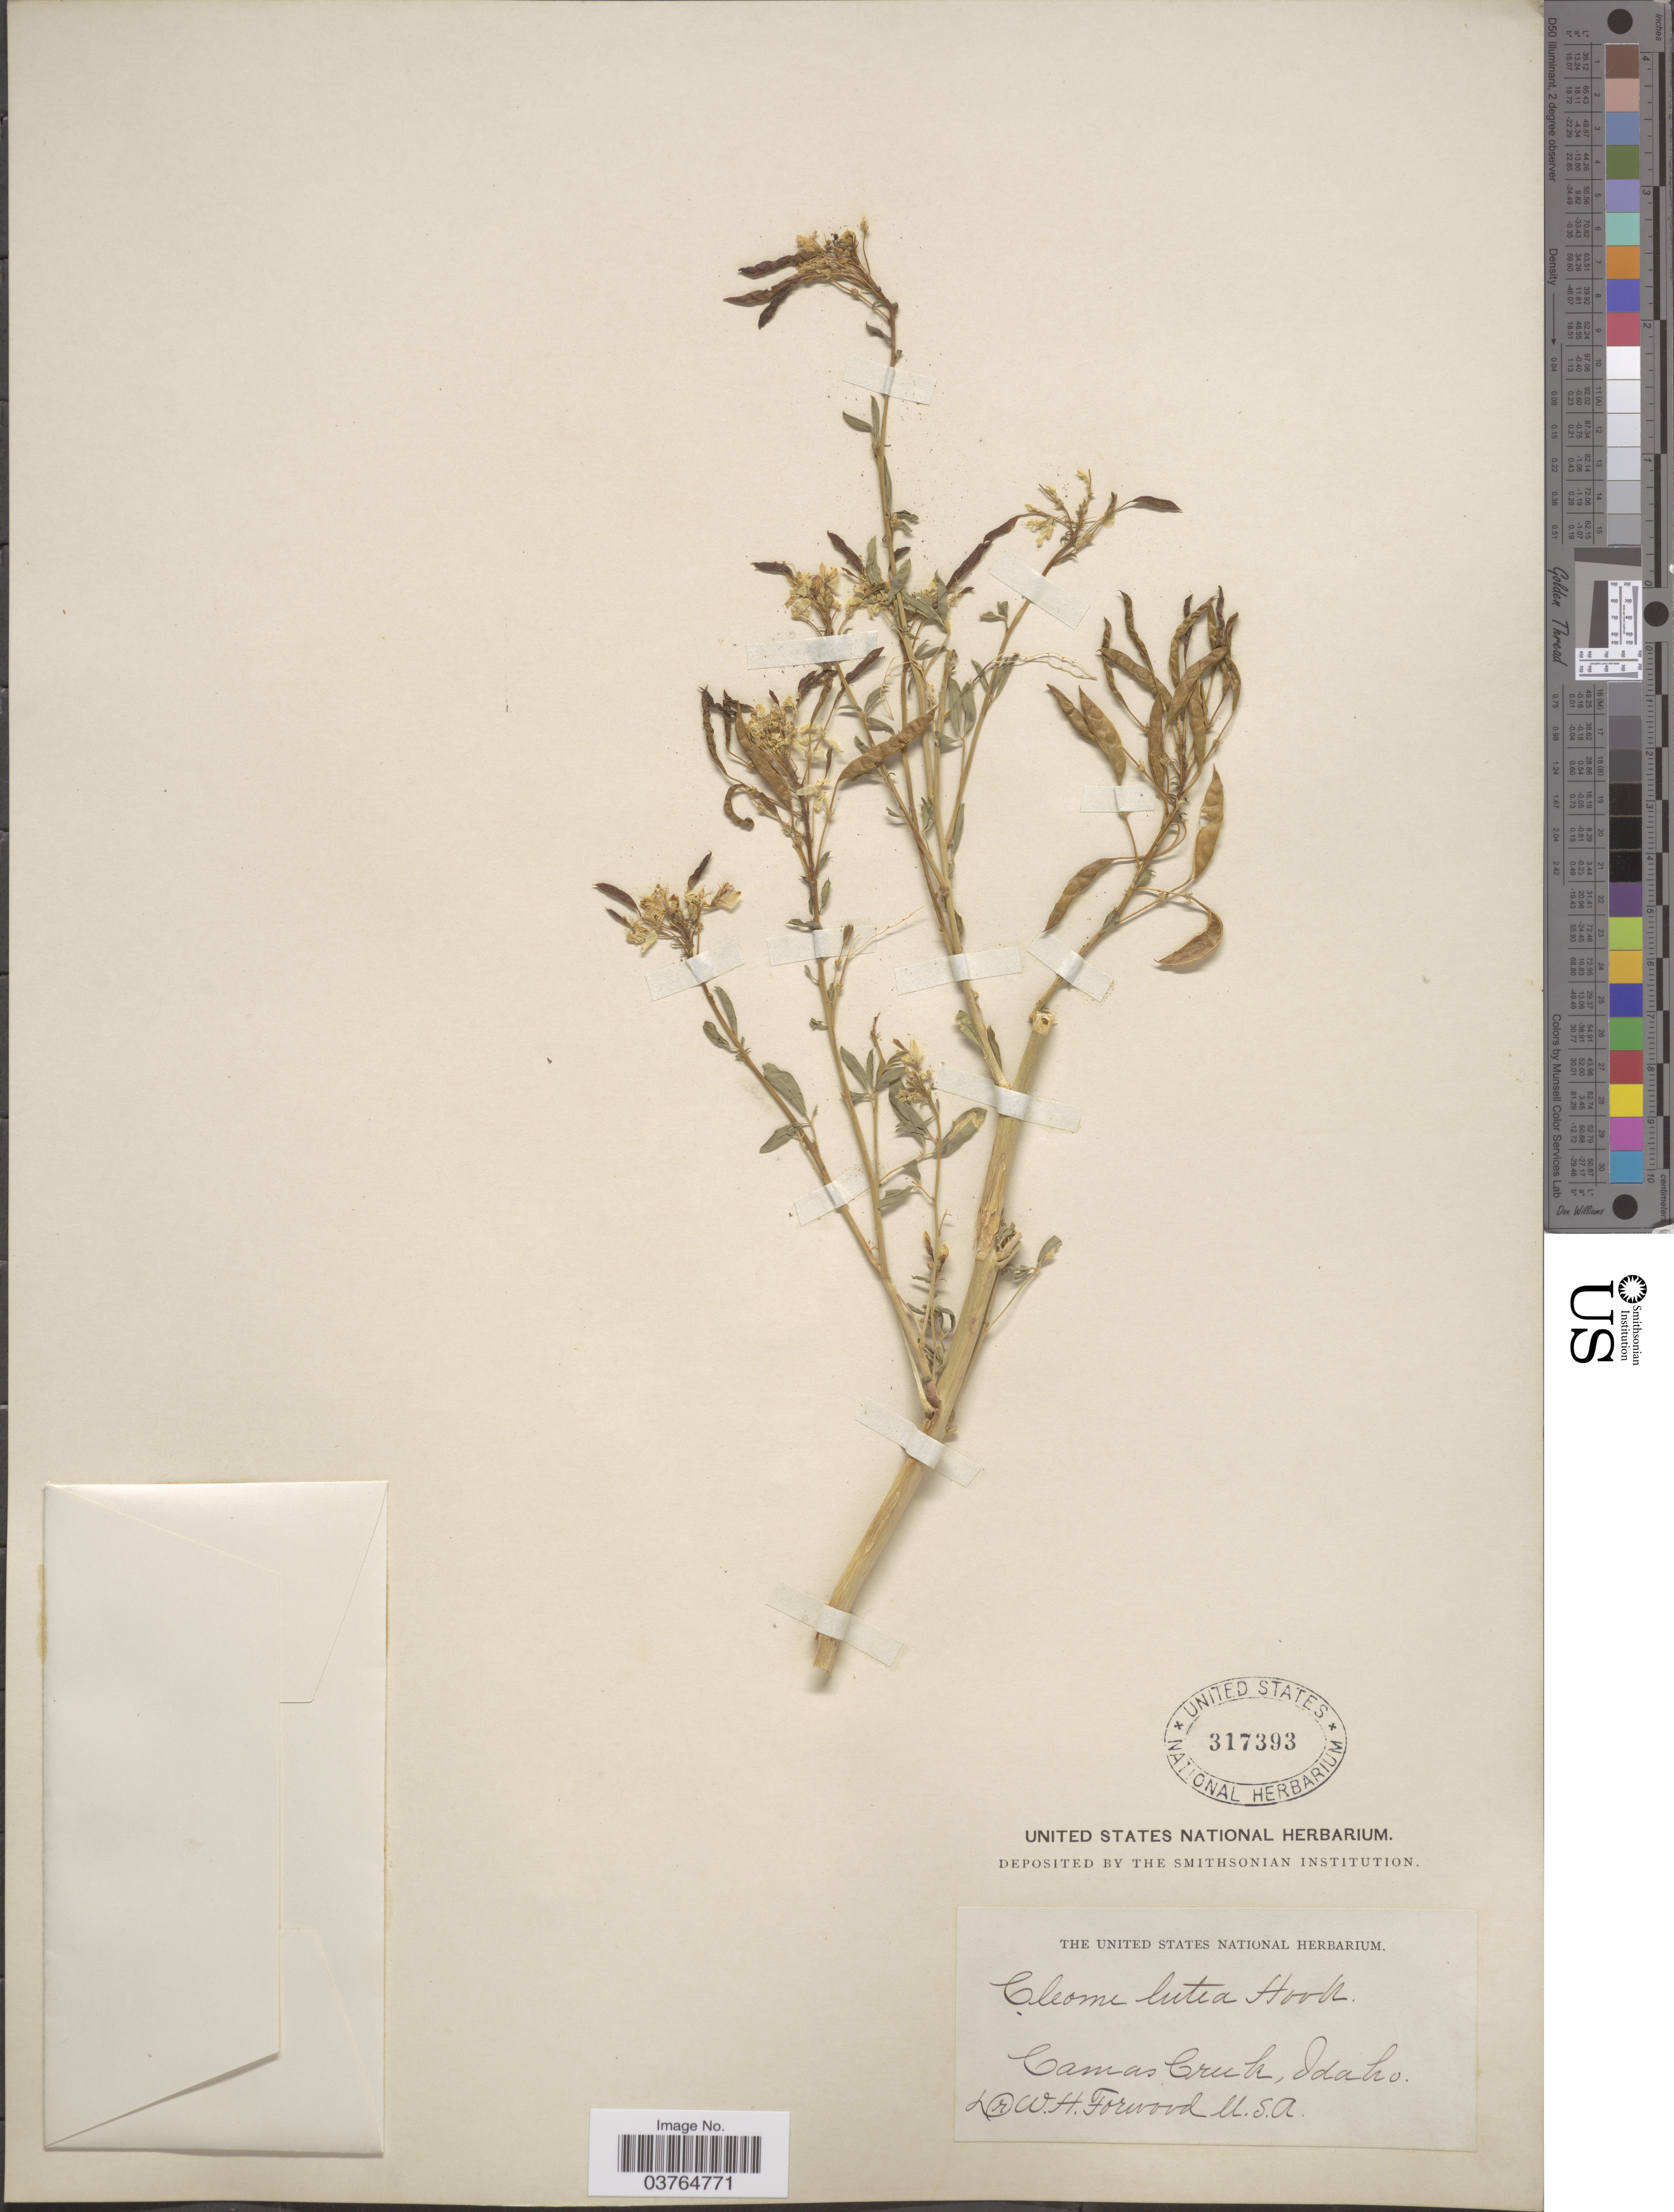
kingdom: Plantae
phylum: Tracheophyta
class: Magnoliopsida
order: Brassicales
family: Cleomaceae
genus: Cleomella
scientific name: Cleomella lutea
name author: (Hook.) Roalson & J.C. Hall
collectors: W. Forwood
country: United States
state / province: Idaho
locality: Camas Creek.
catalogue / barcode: US 317393